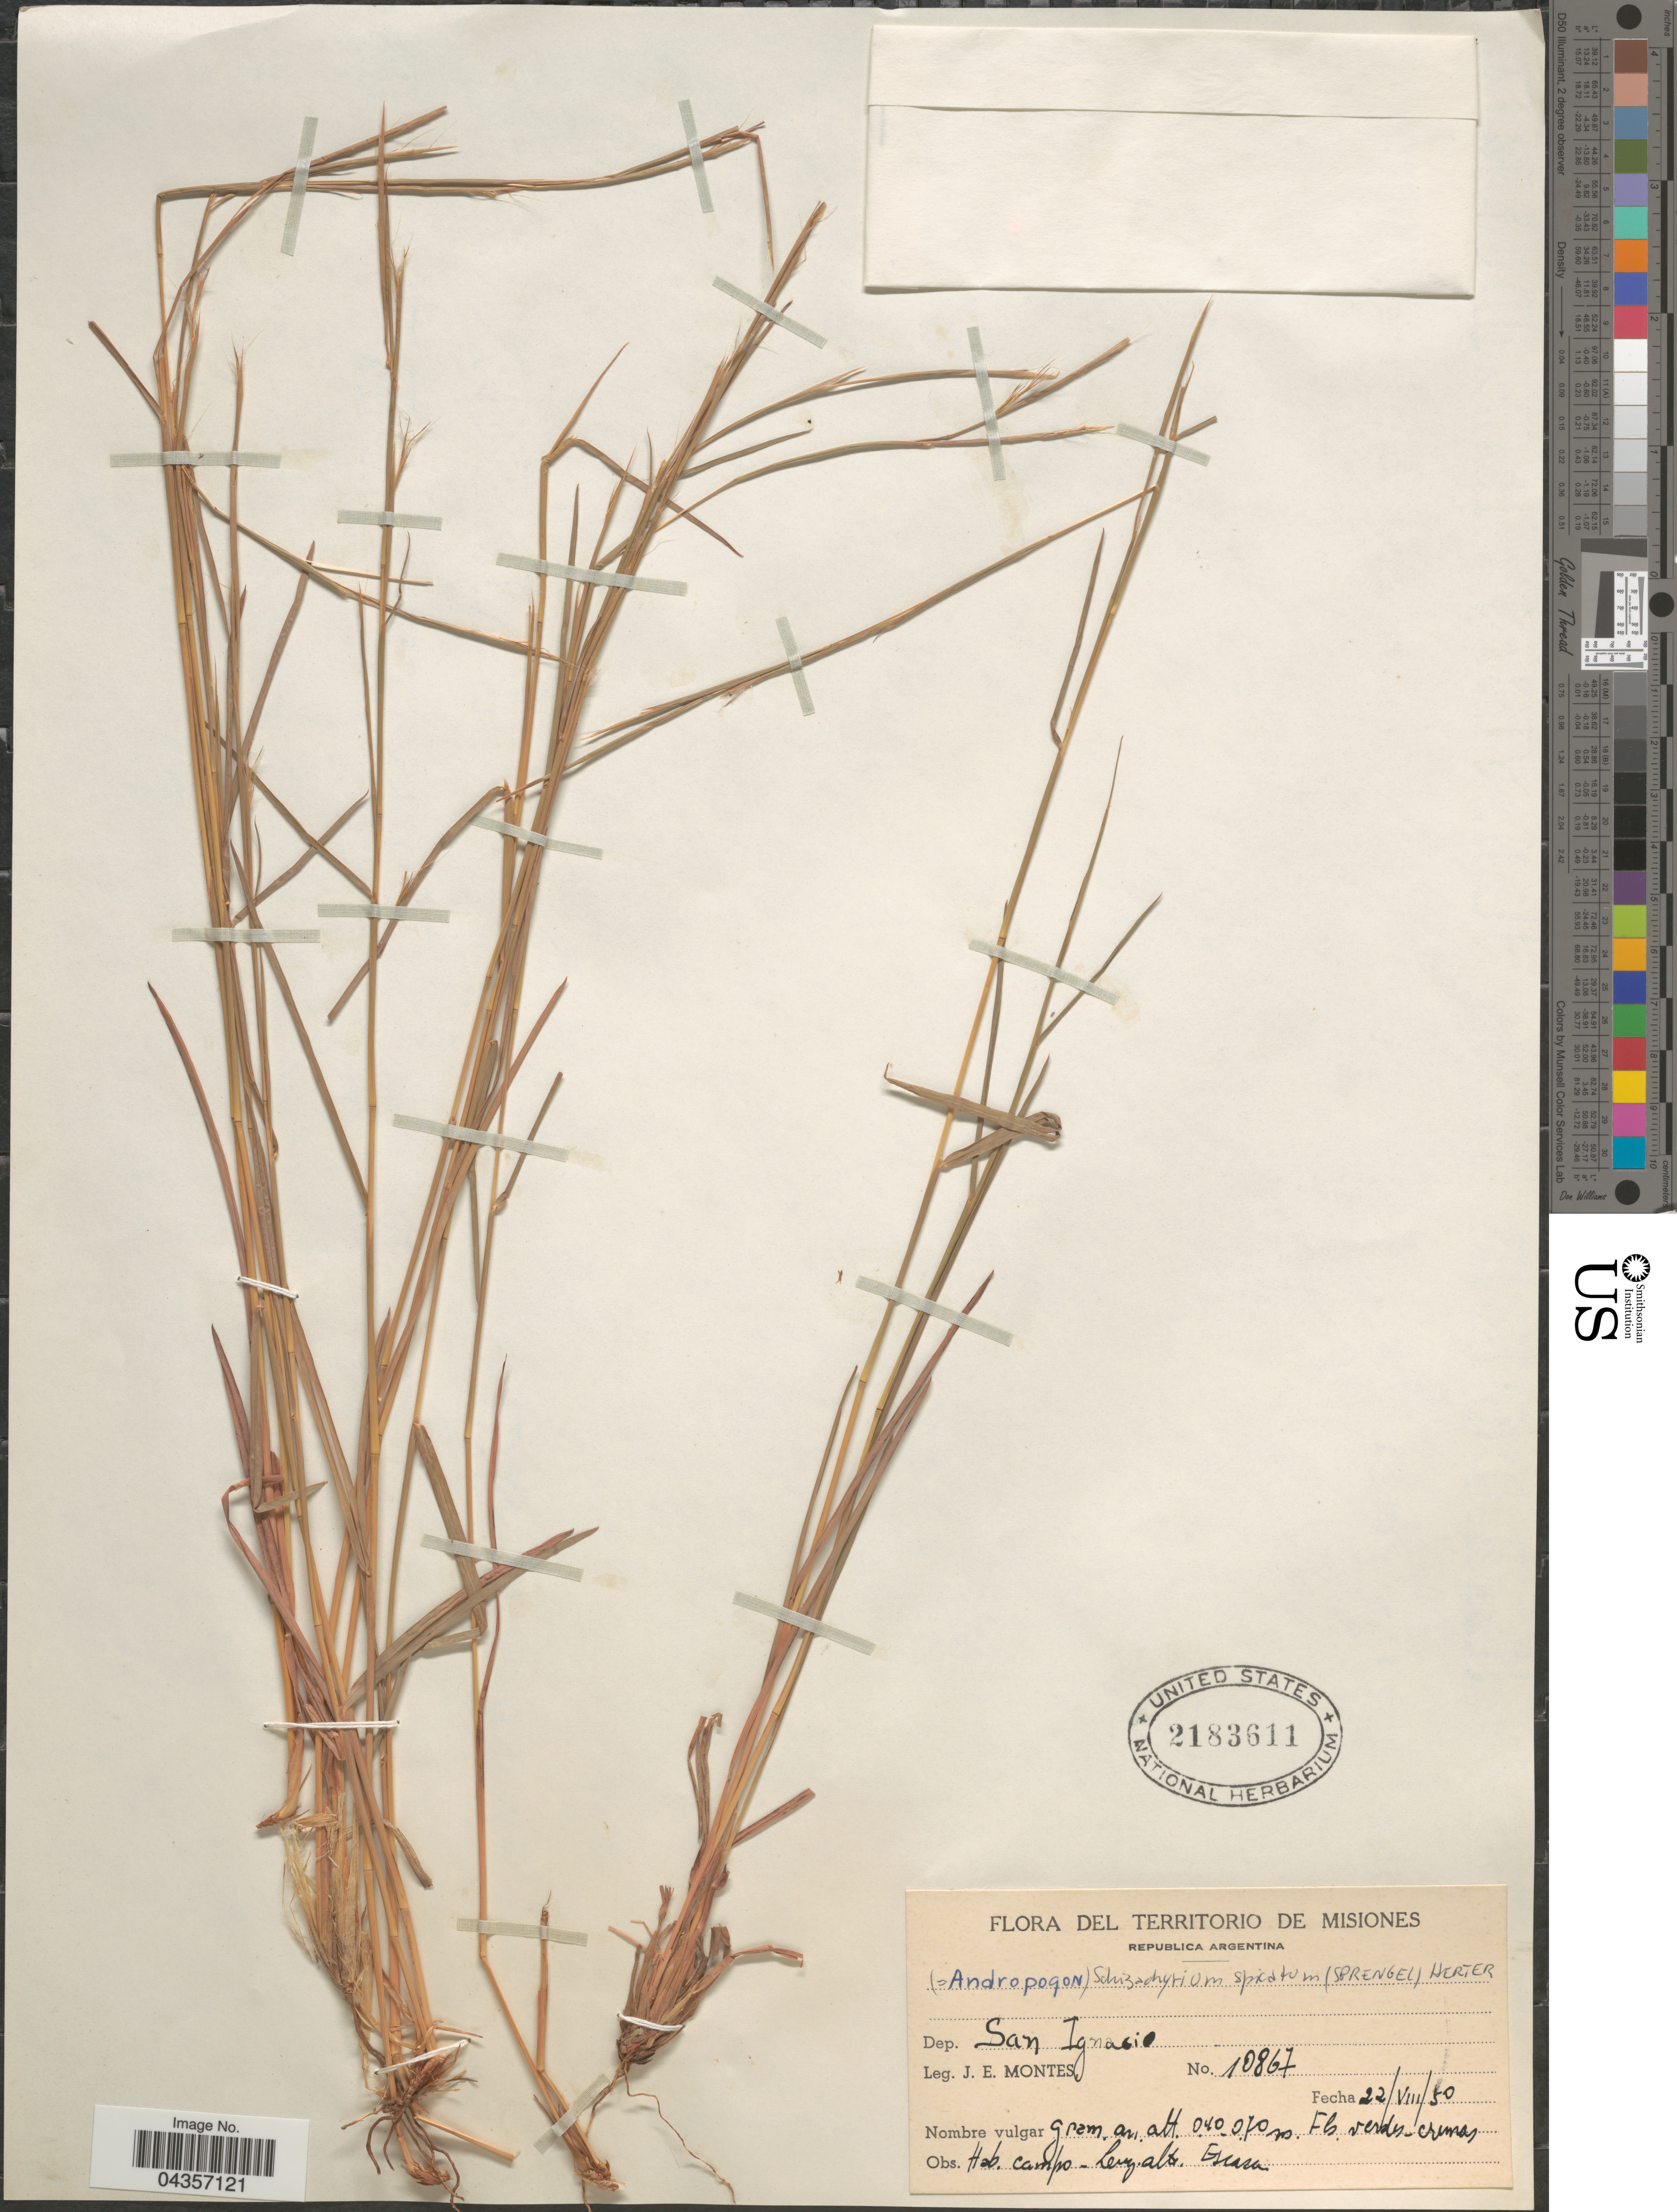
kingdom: Plantae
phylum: Tracheophyta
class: Liliopsida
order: Poales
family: Poaceae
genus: Schizachyrium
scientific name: Schizachyrium spicatum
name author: (Spreng.) Wipff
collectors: J. E. Montes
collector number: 10867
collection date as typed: Transcribed d/m/y: 22/8/50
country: Argentina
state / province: Misiones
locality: Territorio de Misiones. Dep. San Ignacio.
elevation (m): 0.4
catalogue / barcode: US 2183611